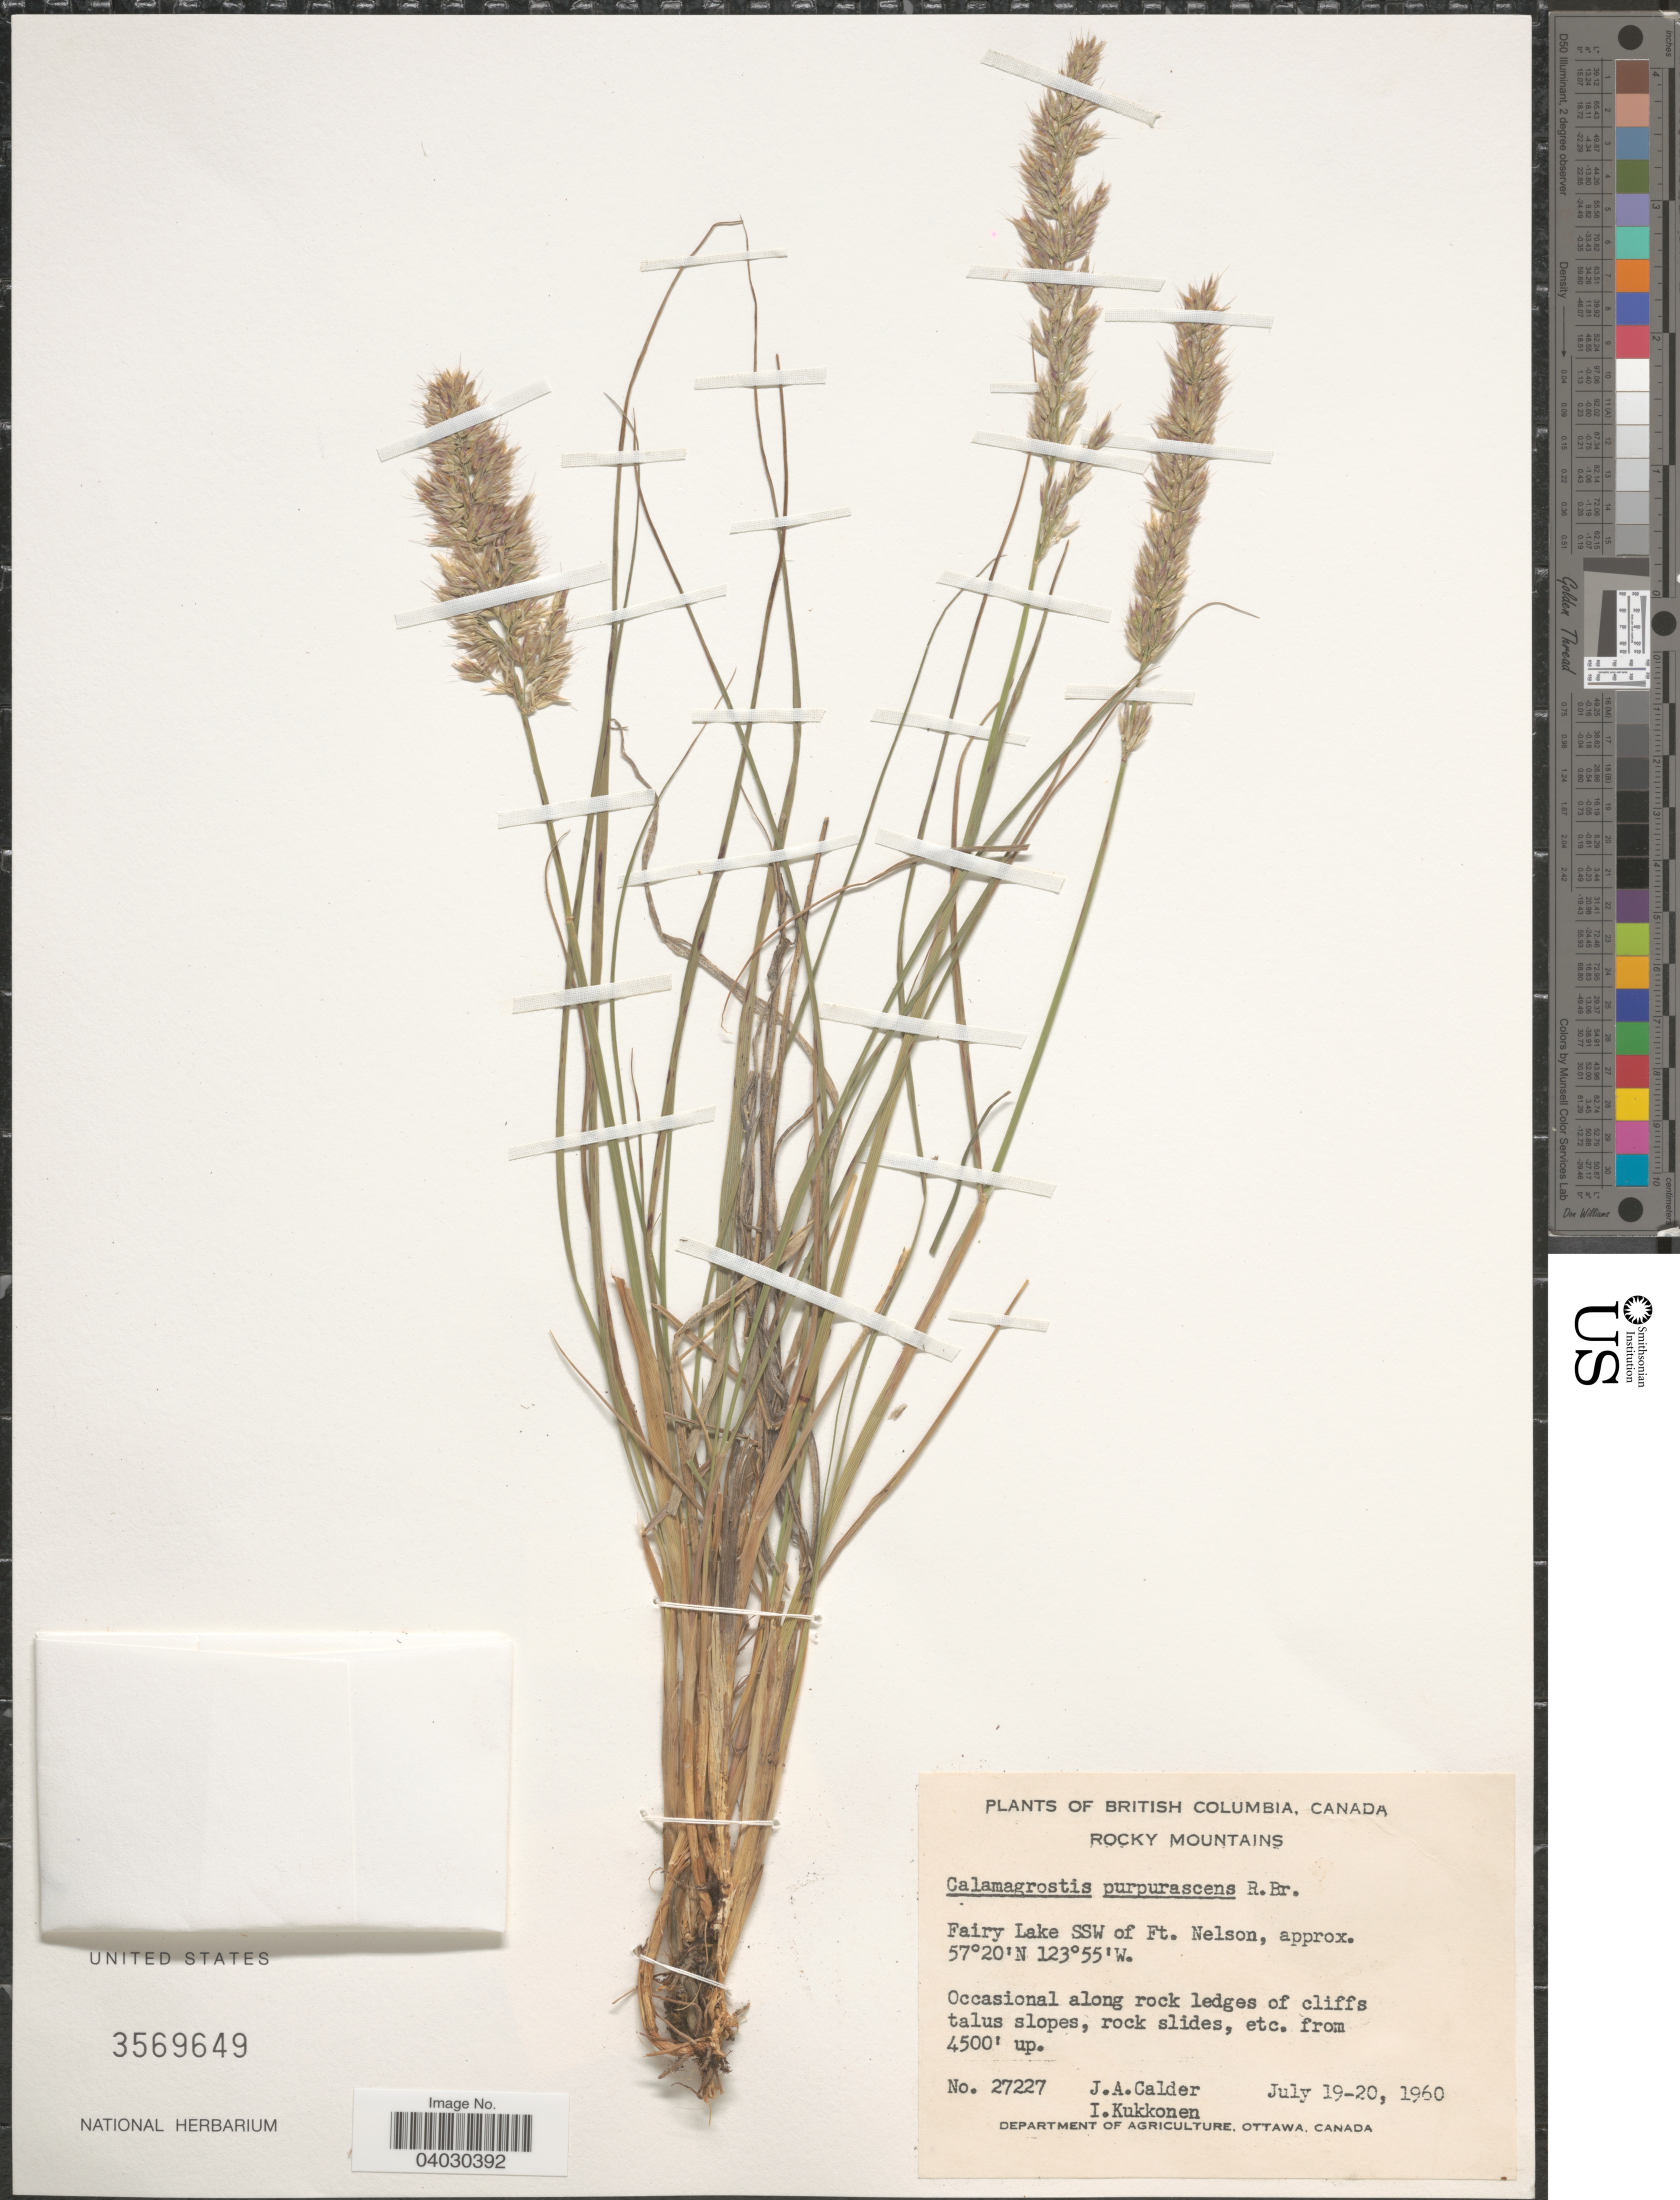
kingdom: Plantae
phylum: Tracheophyta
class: Liliopsida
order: Poales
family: Poaceae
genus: Calamagrostis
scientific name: Calamagrostis purpurascens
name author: R. Br.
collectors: J. A. Calder & I. Kukkonen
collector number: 27227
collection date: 1960-07-19/1960-07-20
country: Canada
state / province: British Columbia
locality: Rocky Mountains. Fairy Lake SSW of Ft. Nelson.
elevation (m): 1372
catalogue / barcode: US 3569649